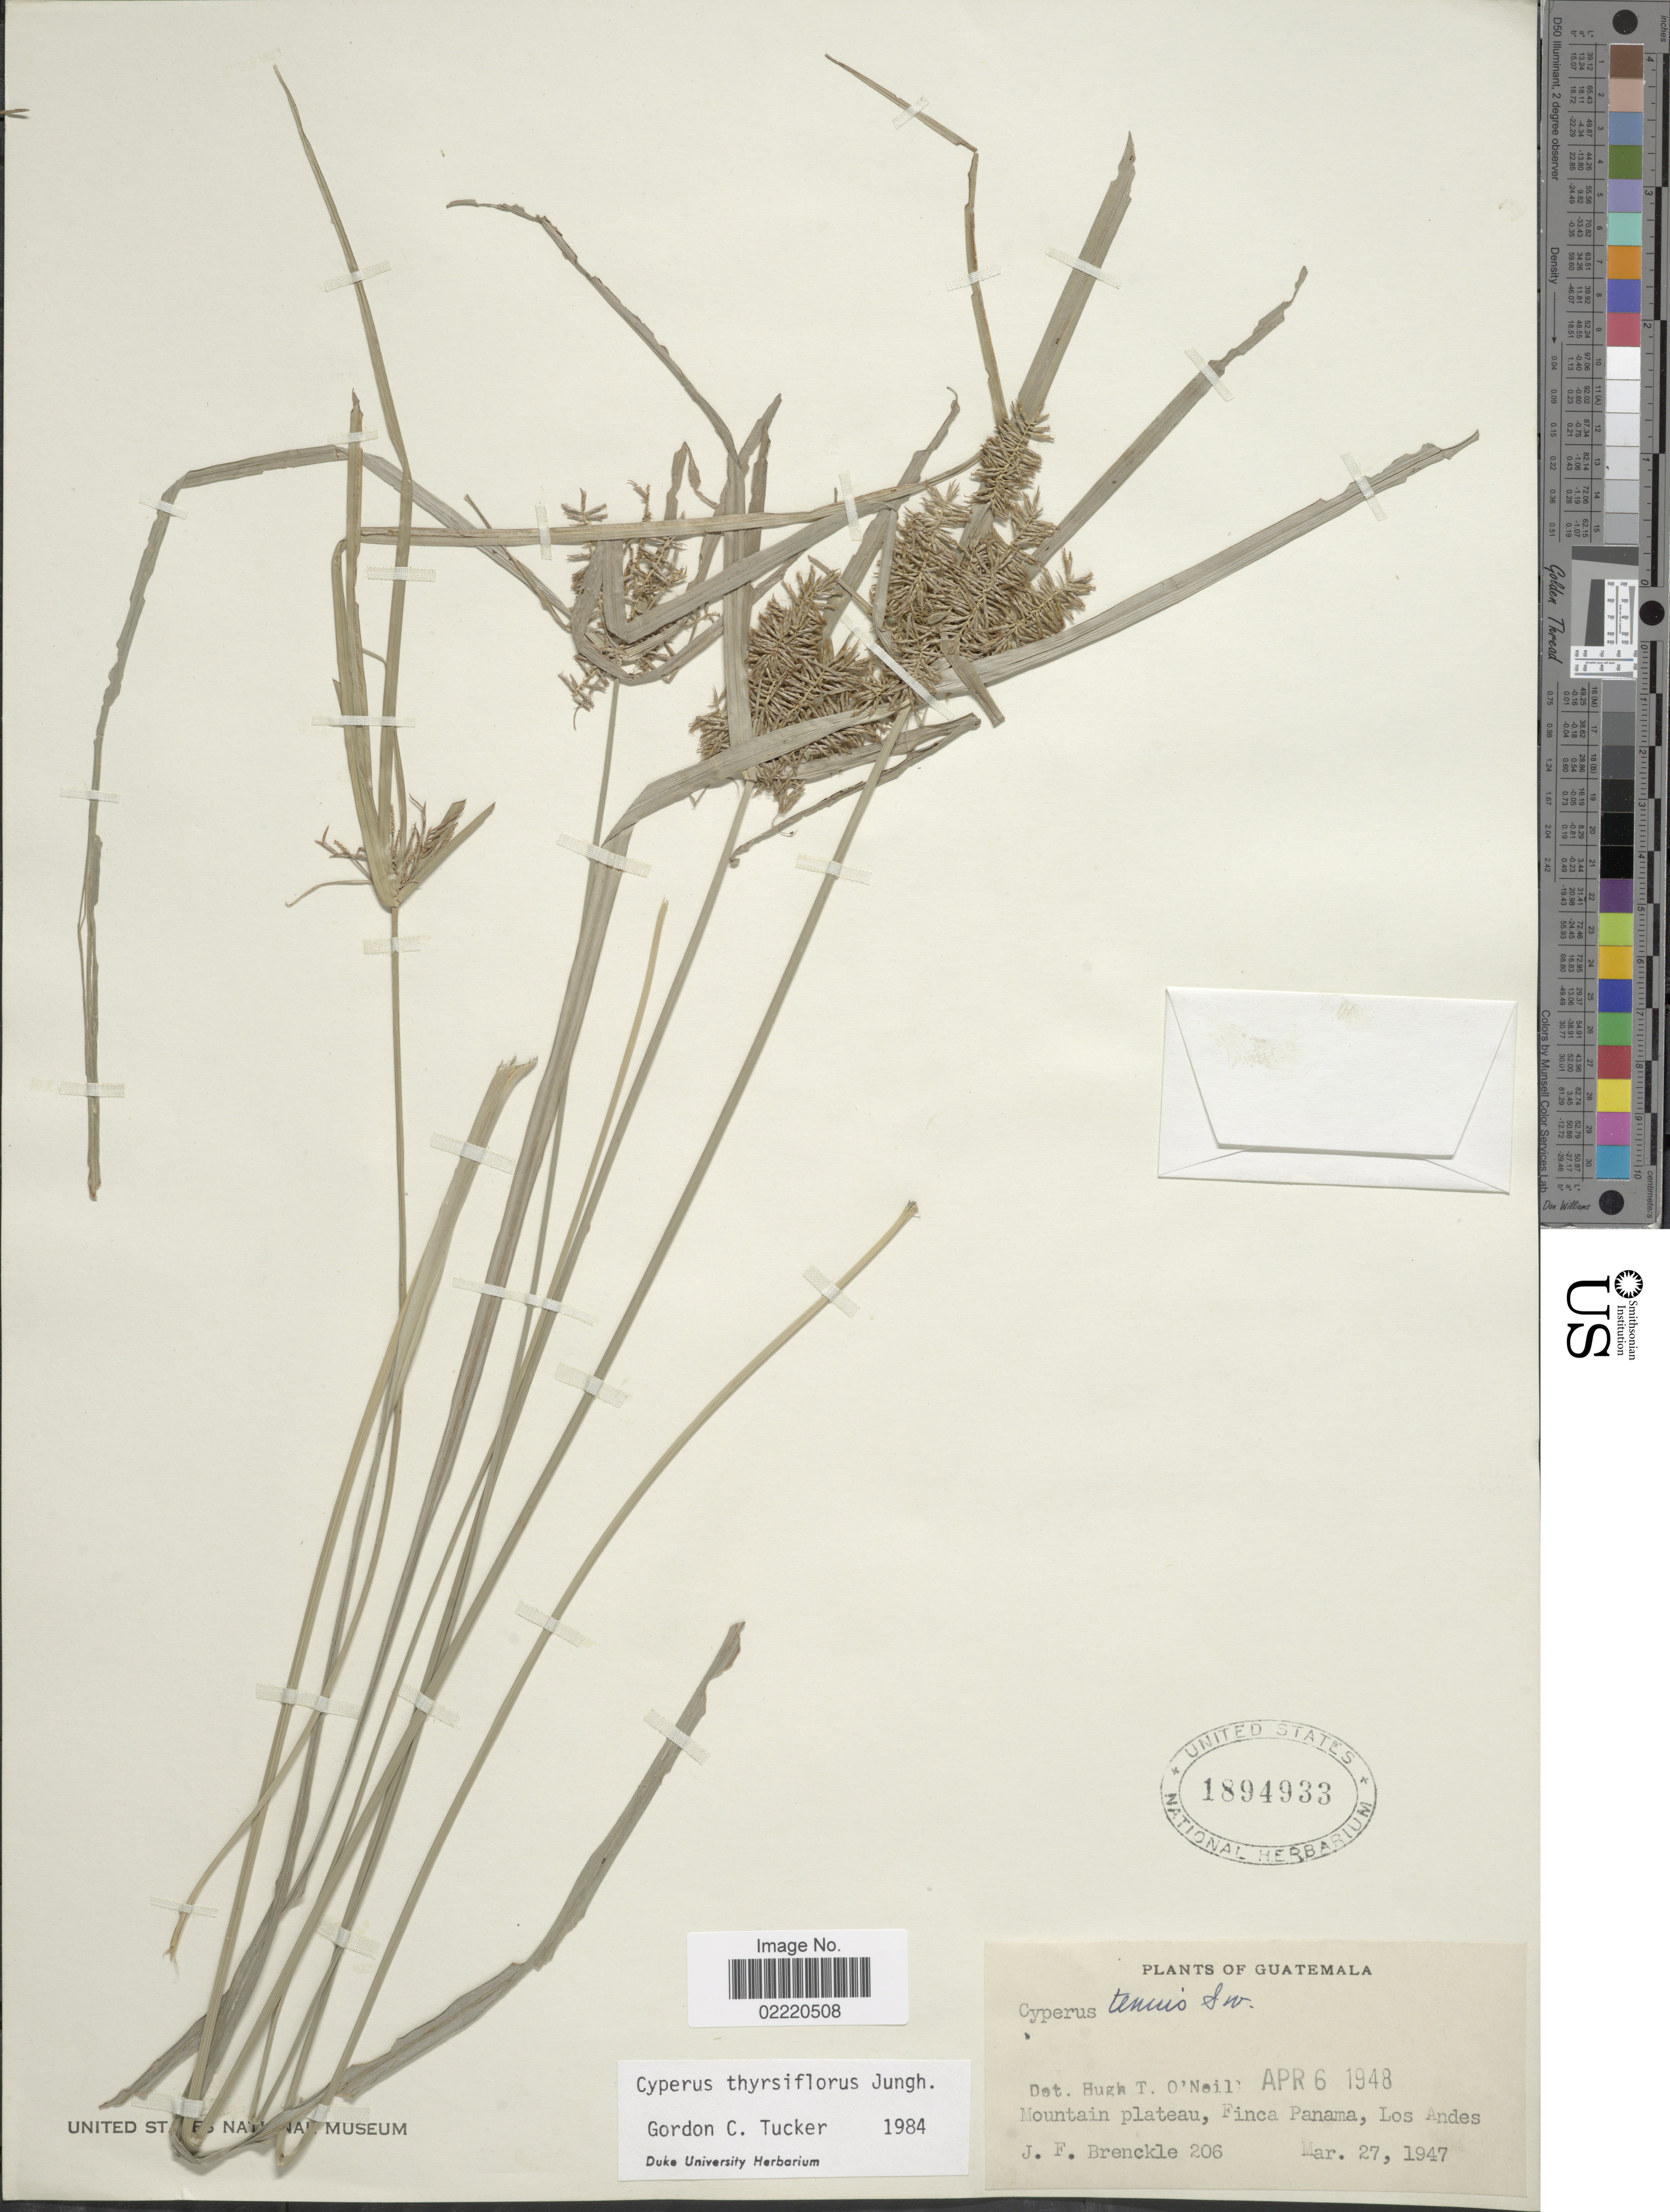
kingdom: Plantae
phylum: Tracheophyta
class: Liliopsida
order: Poales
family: Cyperaceae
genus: Cyperus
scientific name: Cyperus thyrsiflorus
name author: Jungh.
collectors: J. Brenckle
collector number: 206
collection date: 1947-03-27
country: Guatemala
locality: Mountain plateau, Finca Panama, Los Andes.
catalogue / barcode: US 1894933